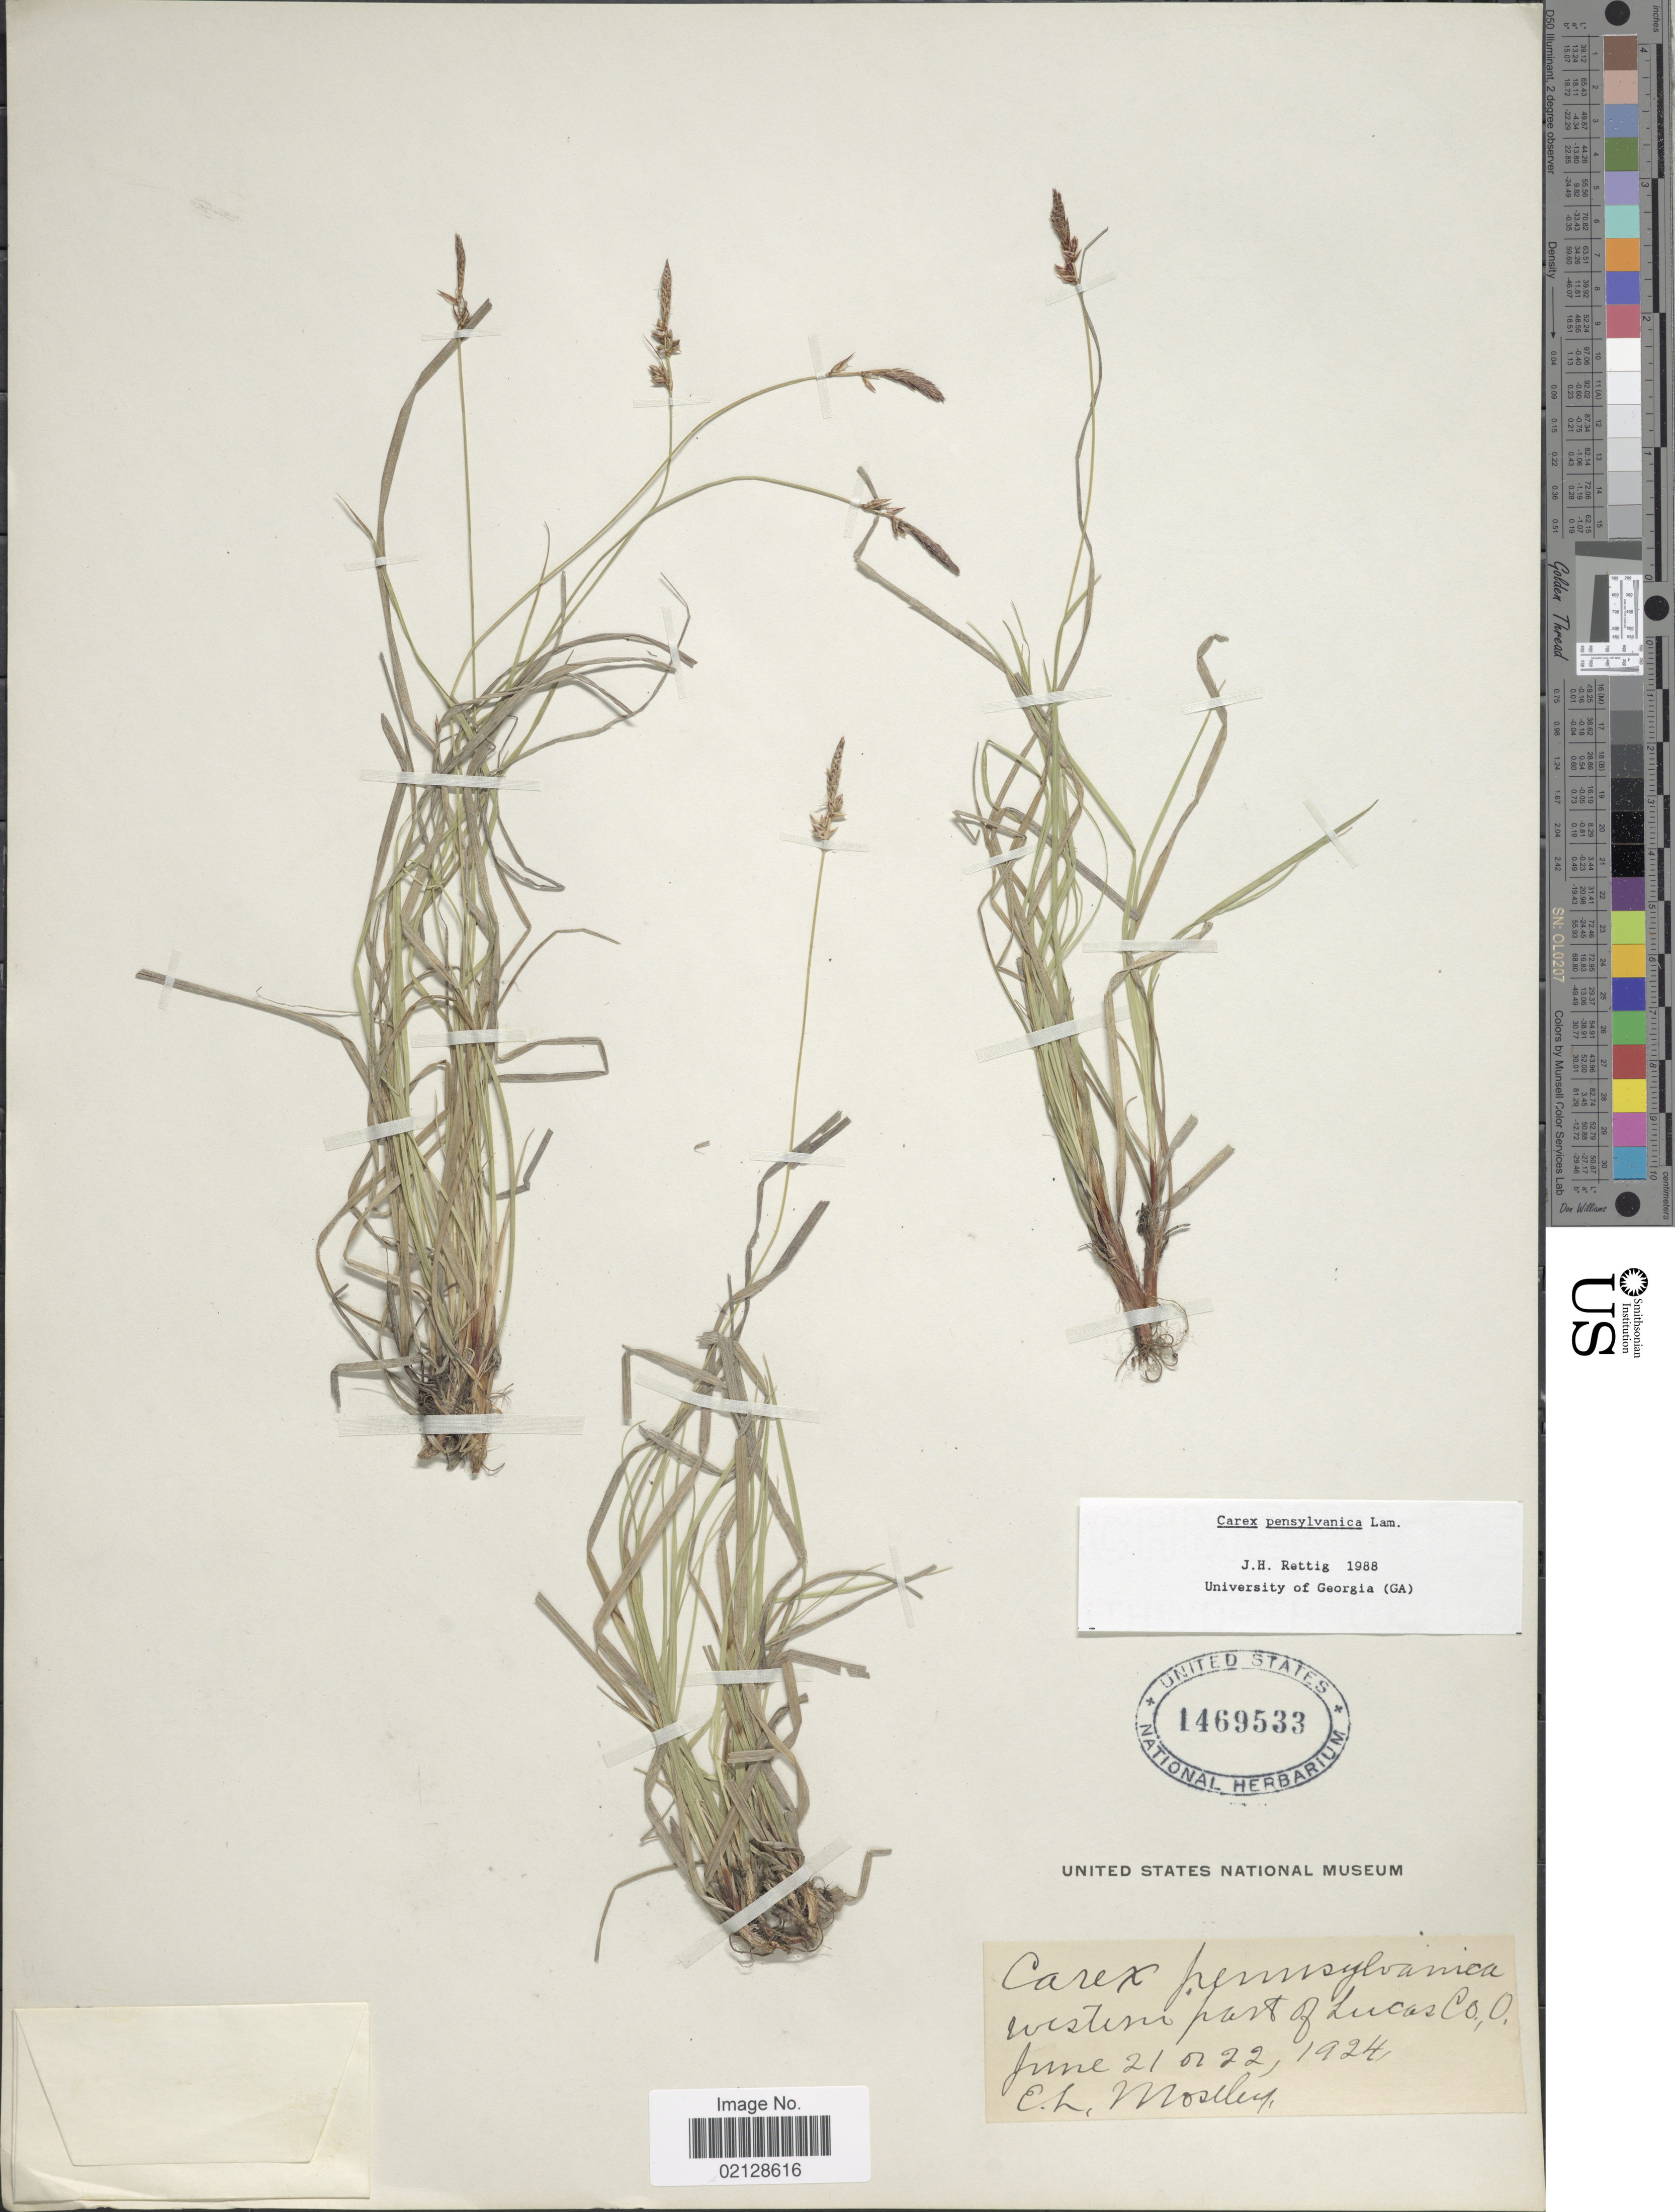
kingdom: Plantae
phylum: Tracheophyta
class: Liliopsida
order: Poales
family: Cyperaceae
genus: Carex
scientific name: Carex pensylvanica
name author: Lam.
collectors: E. Mosley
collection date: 1924-04-21/1924-06-22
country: United States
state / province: Ohio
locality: Western part of Lucas Co., O.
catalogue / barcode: US 1469533